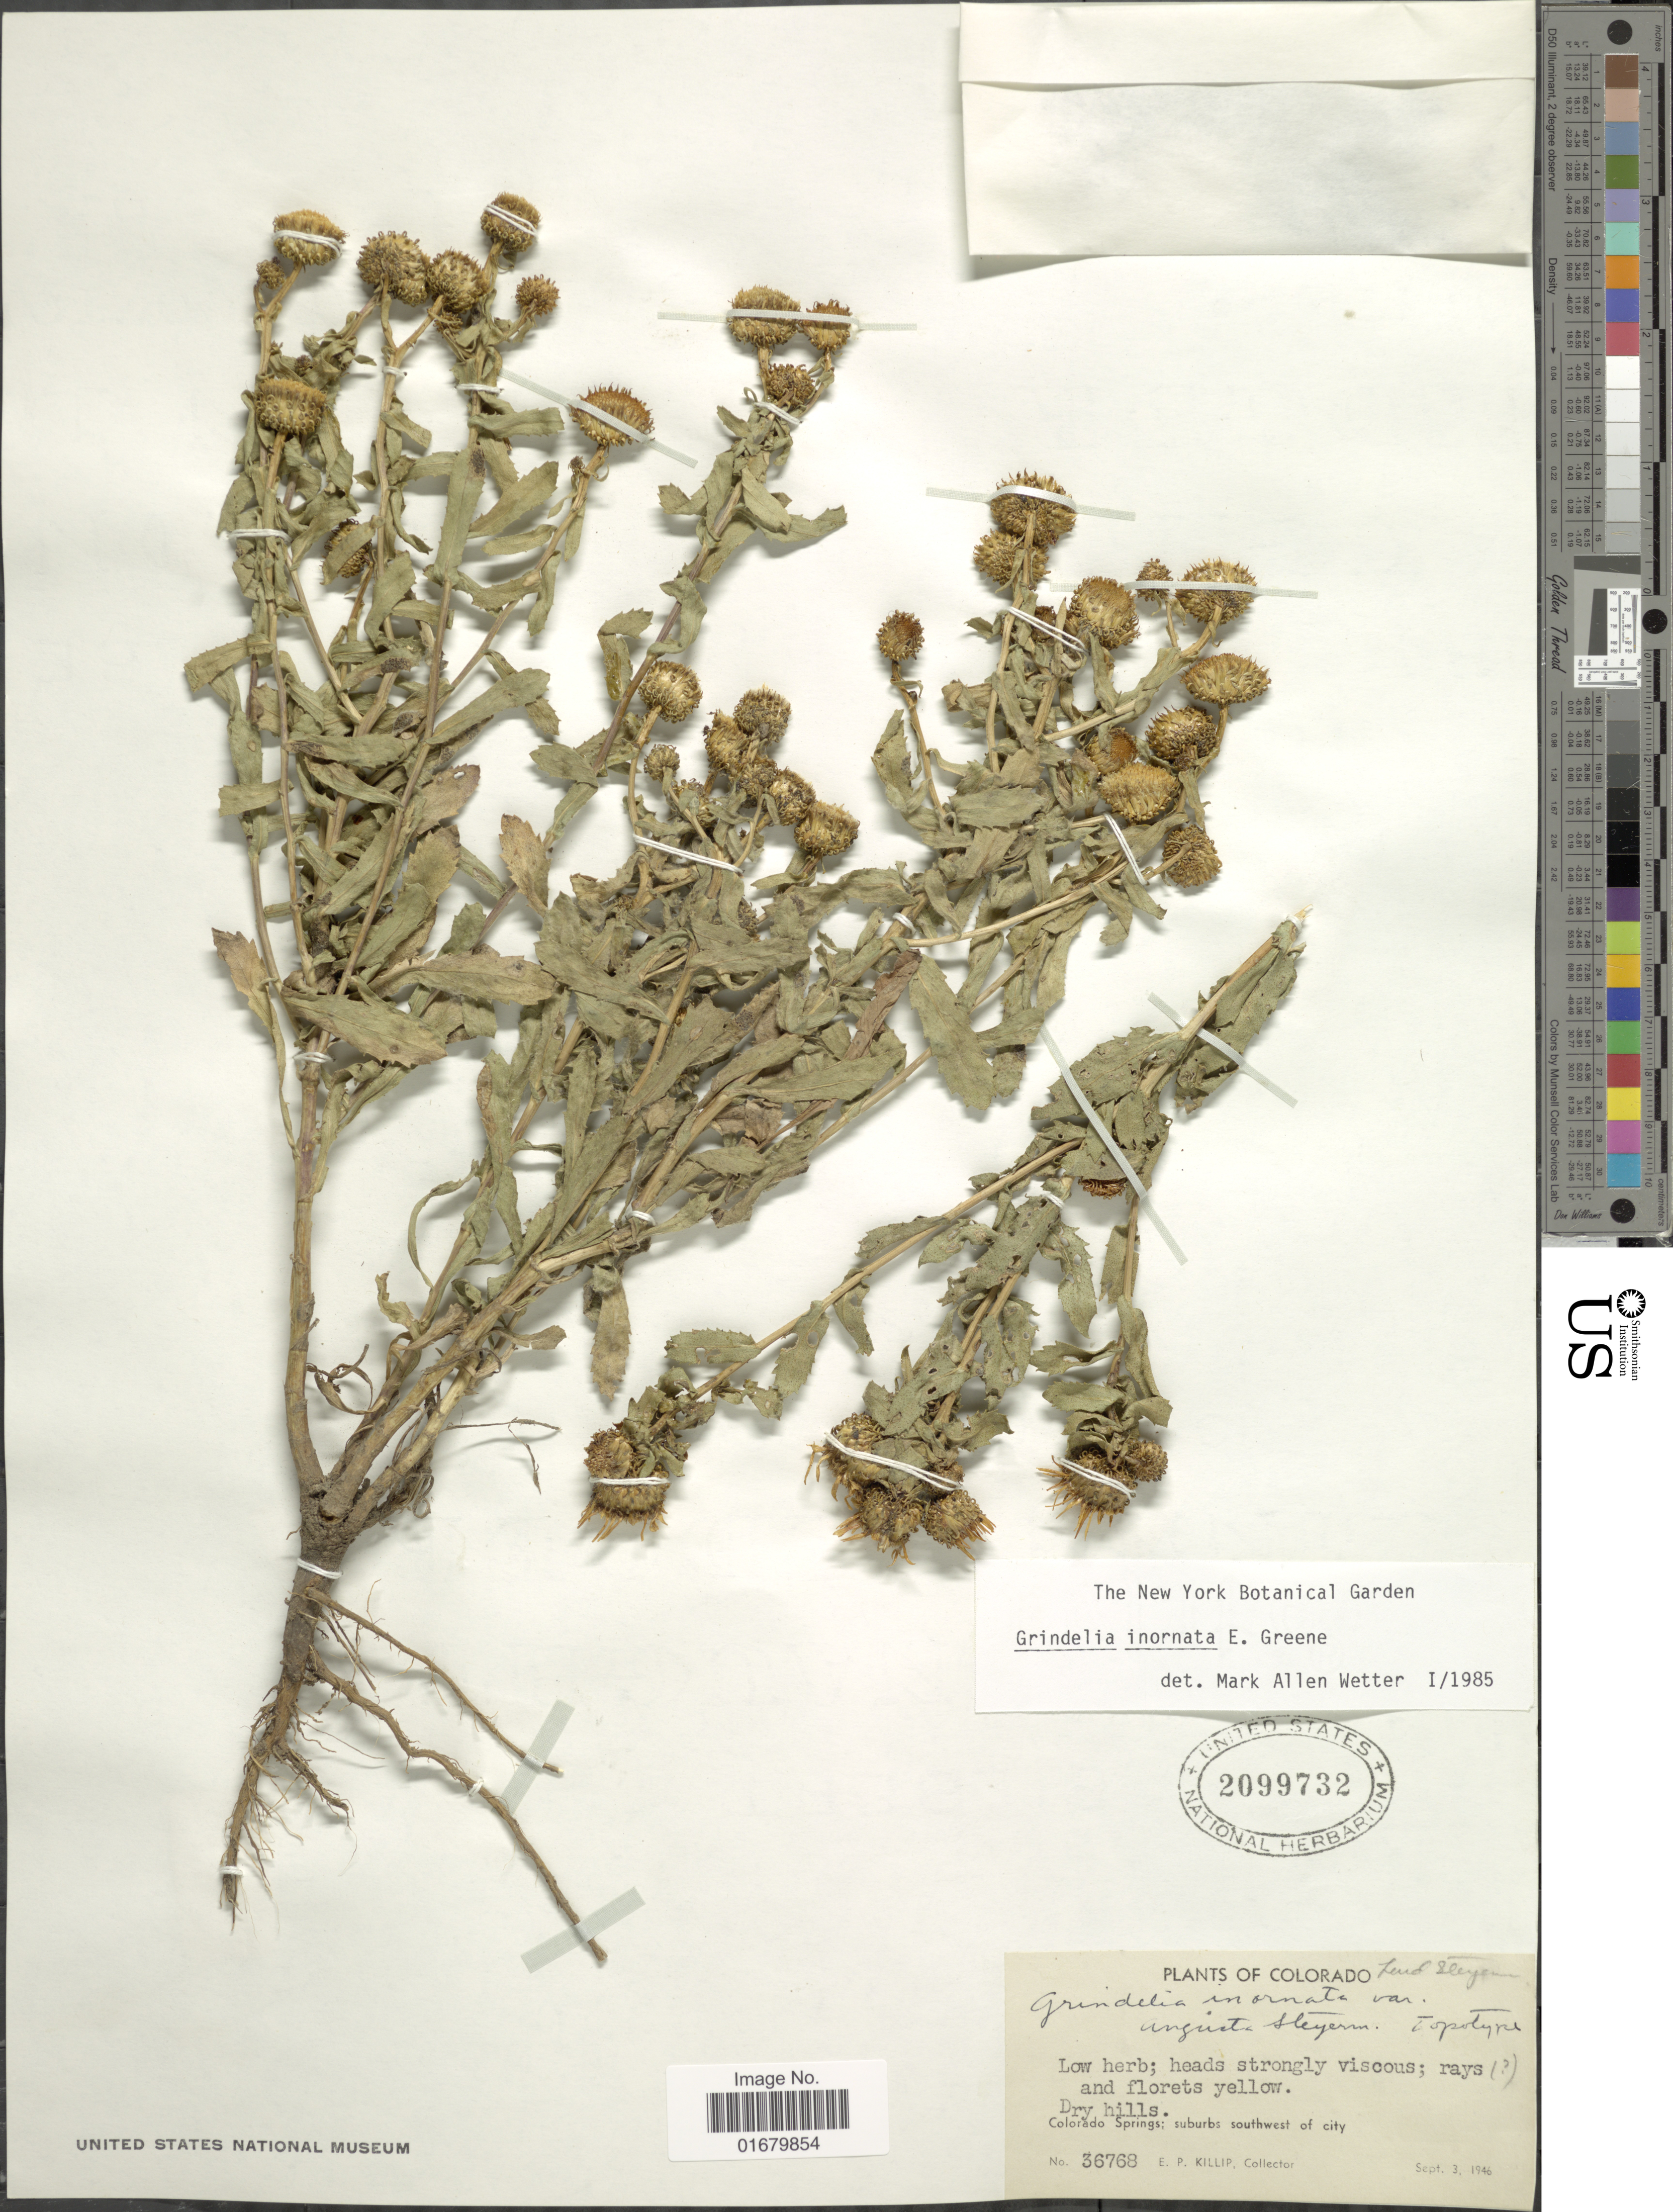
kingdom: Plantae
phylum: Tracheophyta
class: Magnoliopsida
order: Asterales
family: Asteraceae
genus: Grindelia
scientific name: Grindelia inornata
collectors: E. P. Killip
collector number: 36768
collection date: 1946-09-03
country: United States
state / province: Colorado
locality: Colorado Springs, suburbs southwest of city.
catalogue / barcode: US 2099732